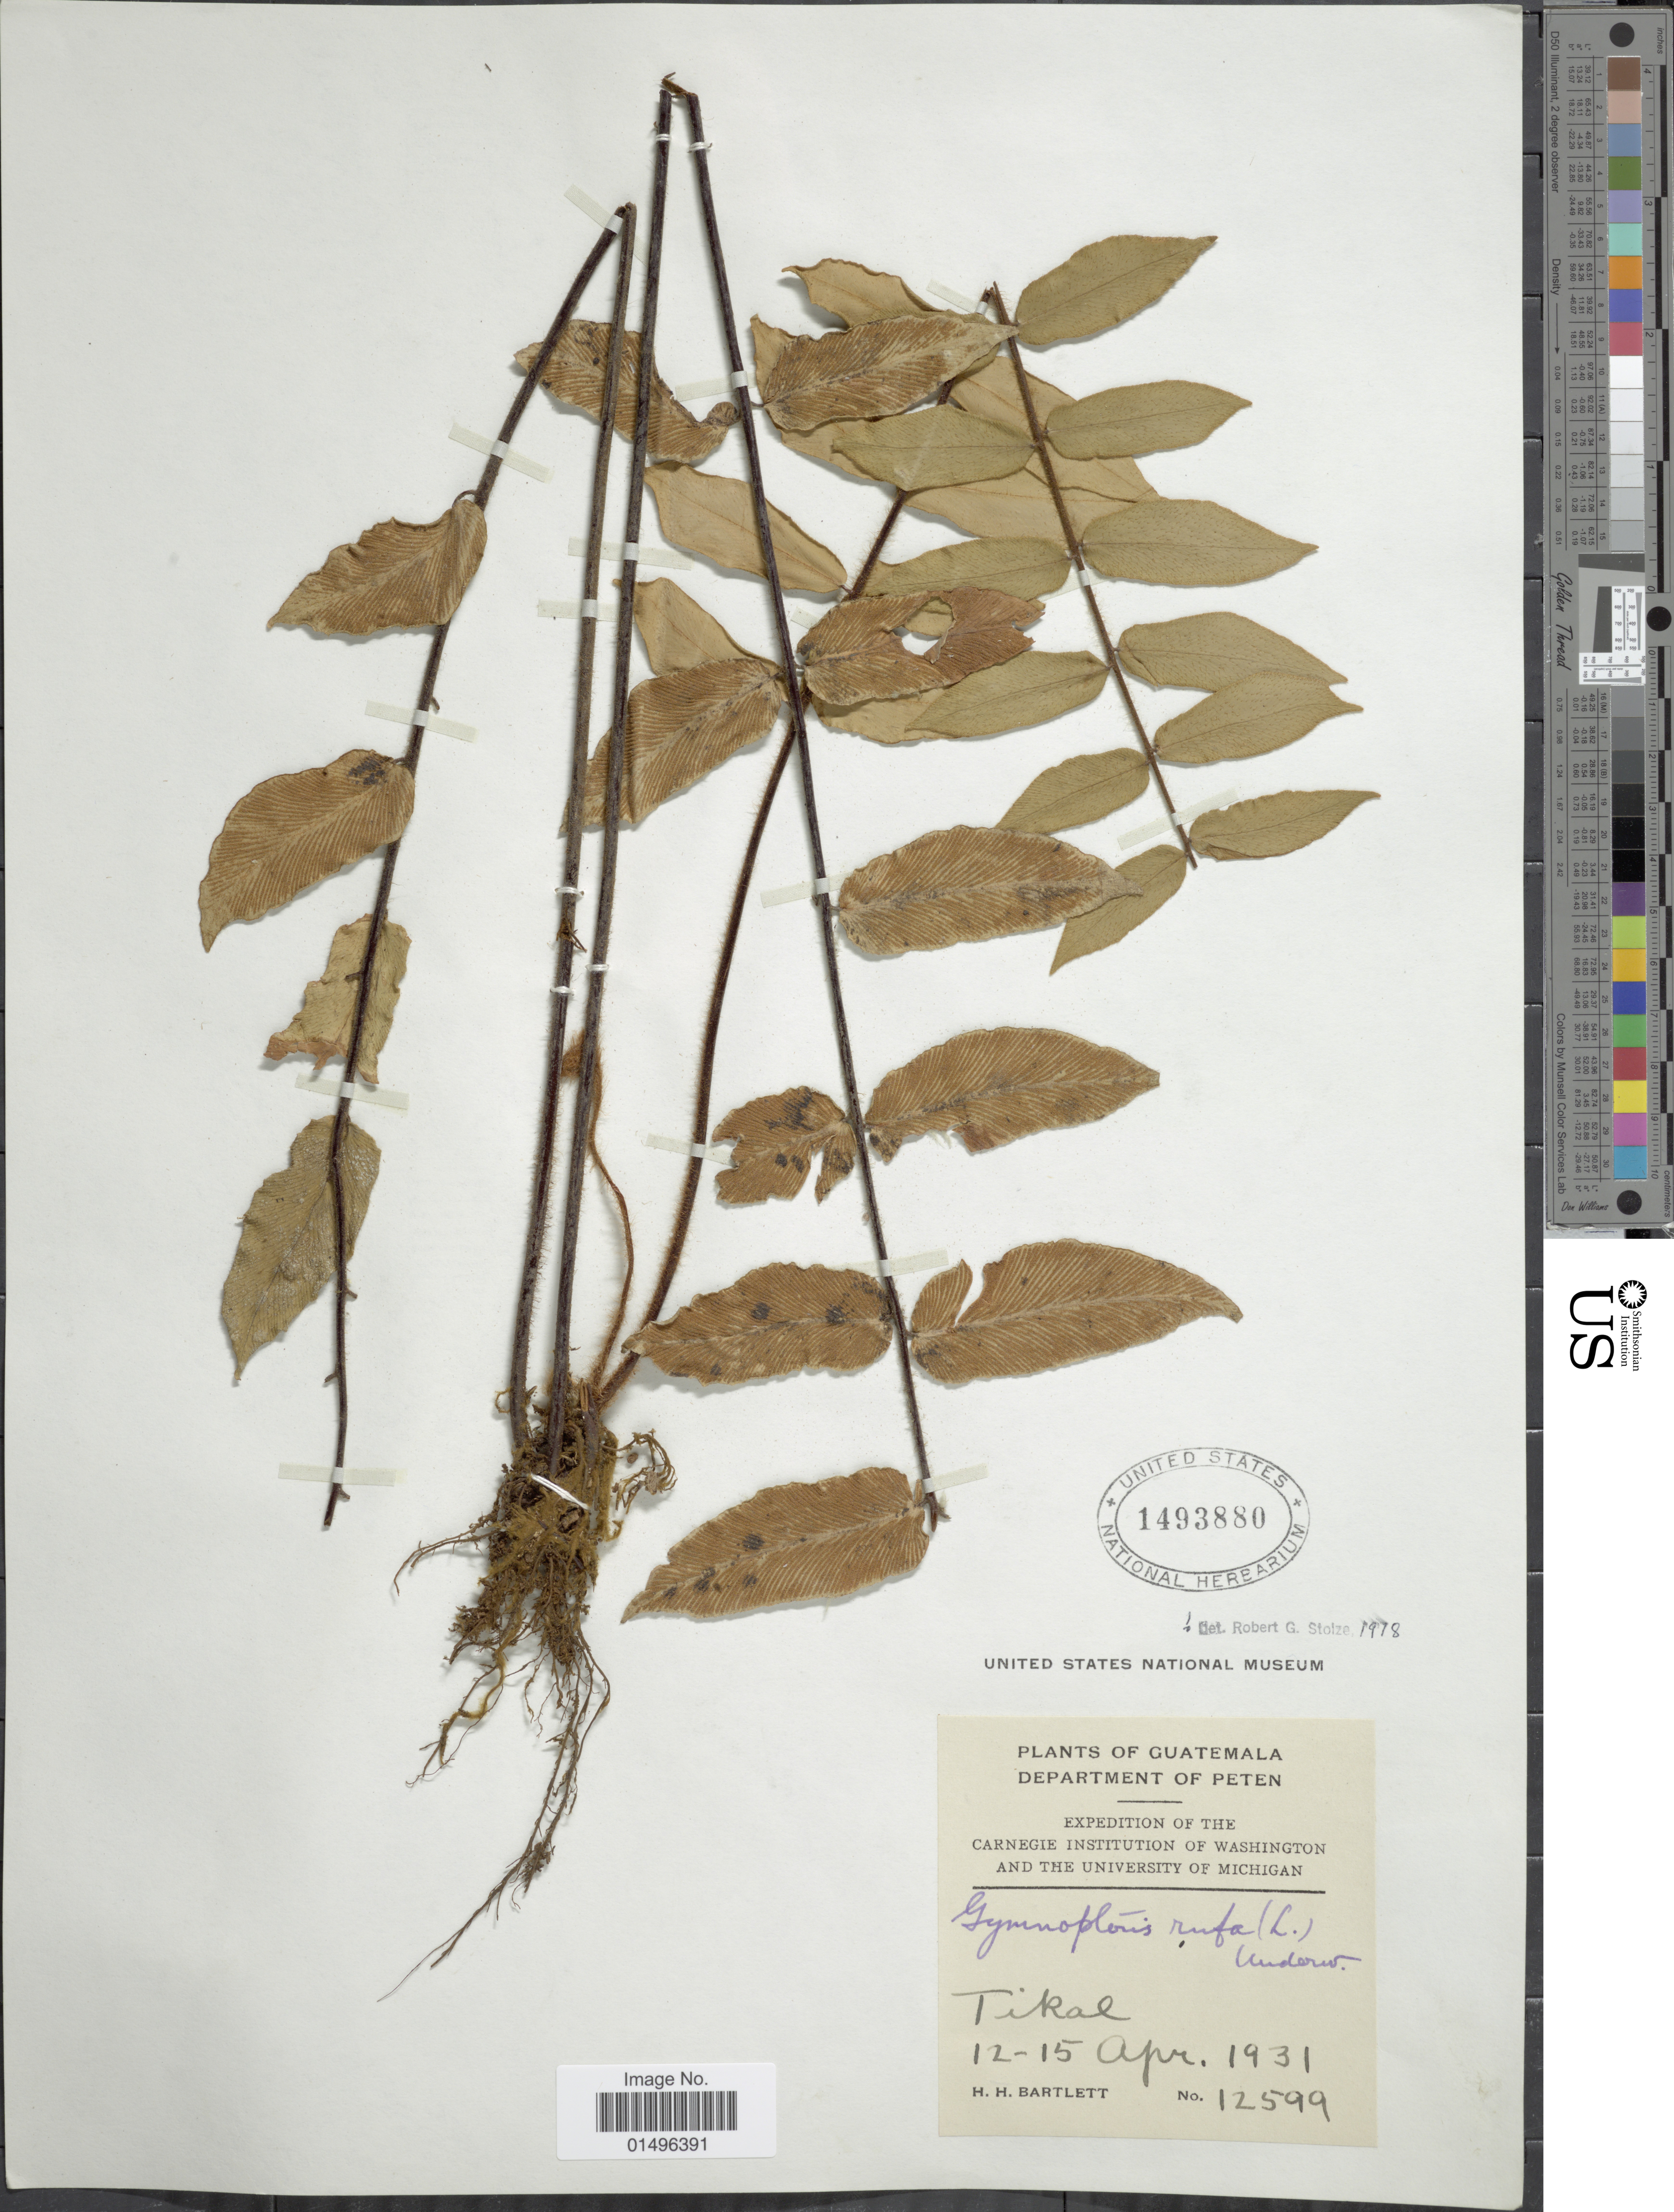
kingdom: Plantae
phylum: Tracheophyta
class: Polypodiopsida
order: Polypodiales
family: Pteridaceae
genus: Hemionitis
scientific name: Hemionitis rufa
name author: (L.) Sw.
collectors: H. H. Bartlett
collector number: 12599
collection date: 1931-04-12/1931-04-15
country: Guatemala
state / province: El Petén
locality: Guatemala, Department of Peten, Tikal.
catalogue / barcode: US 1493880